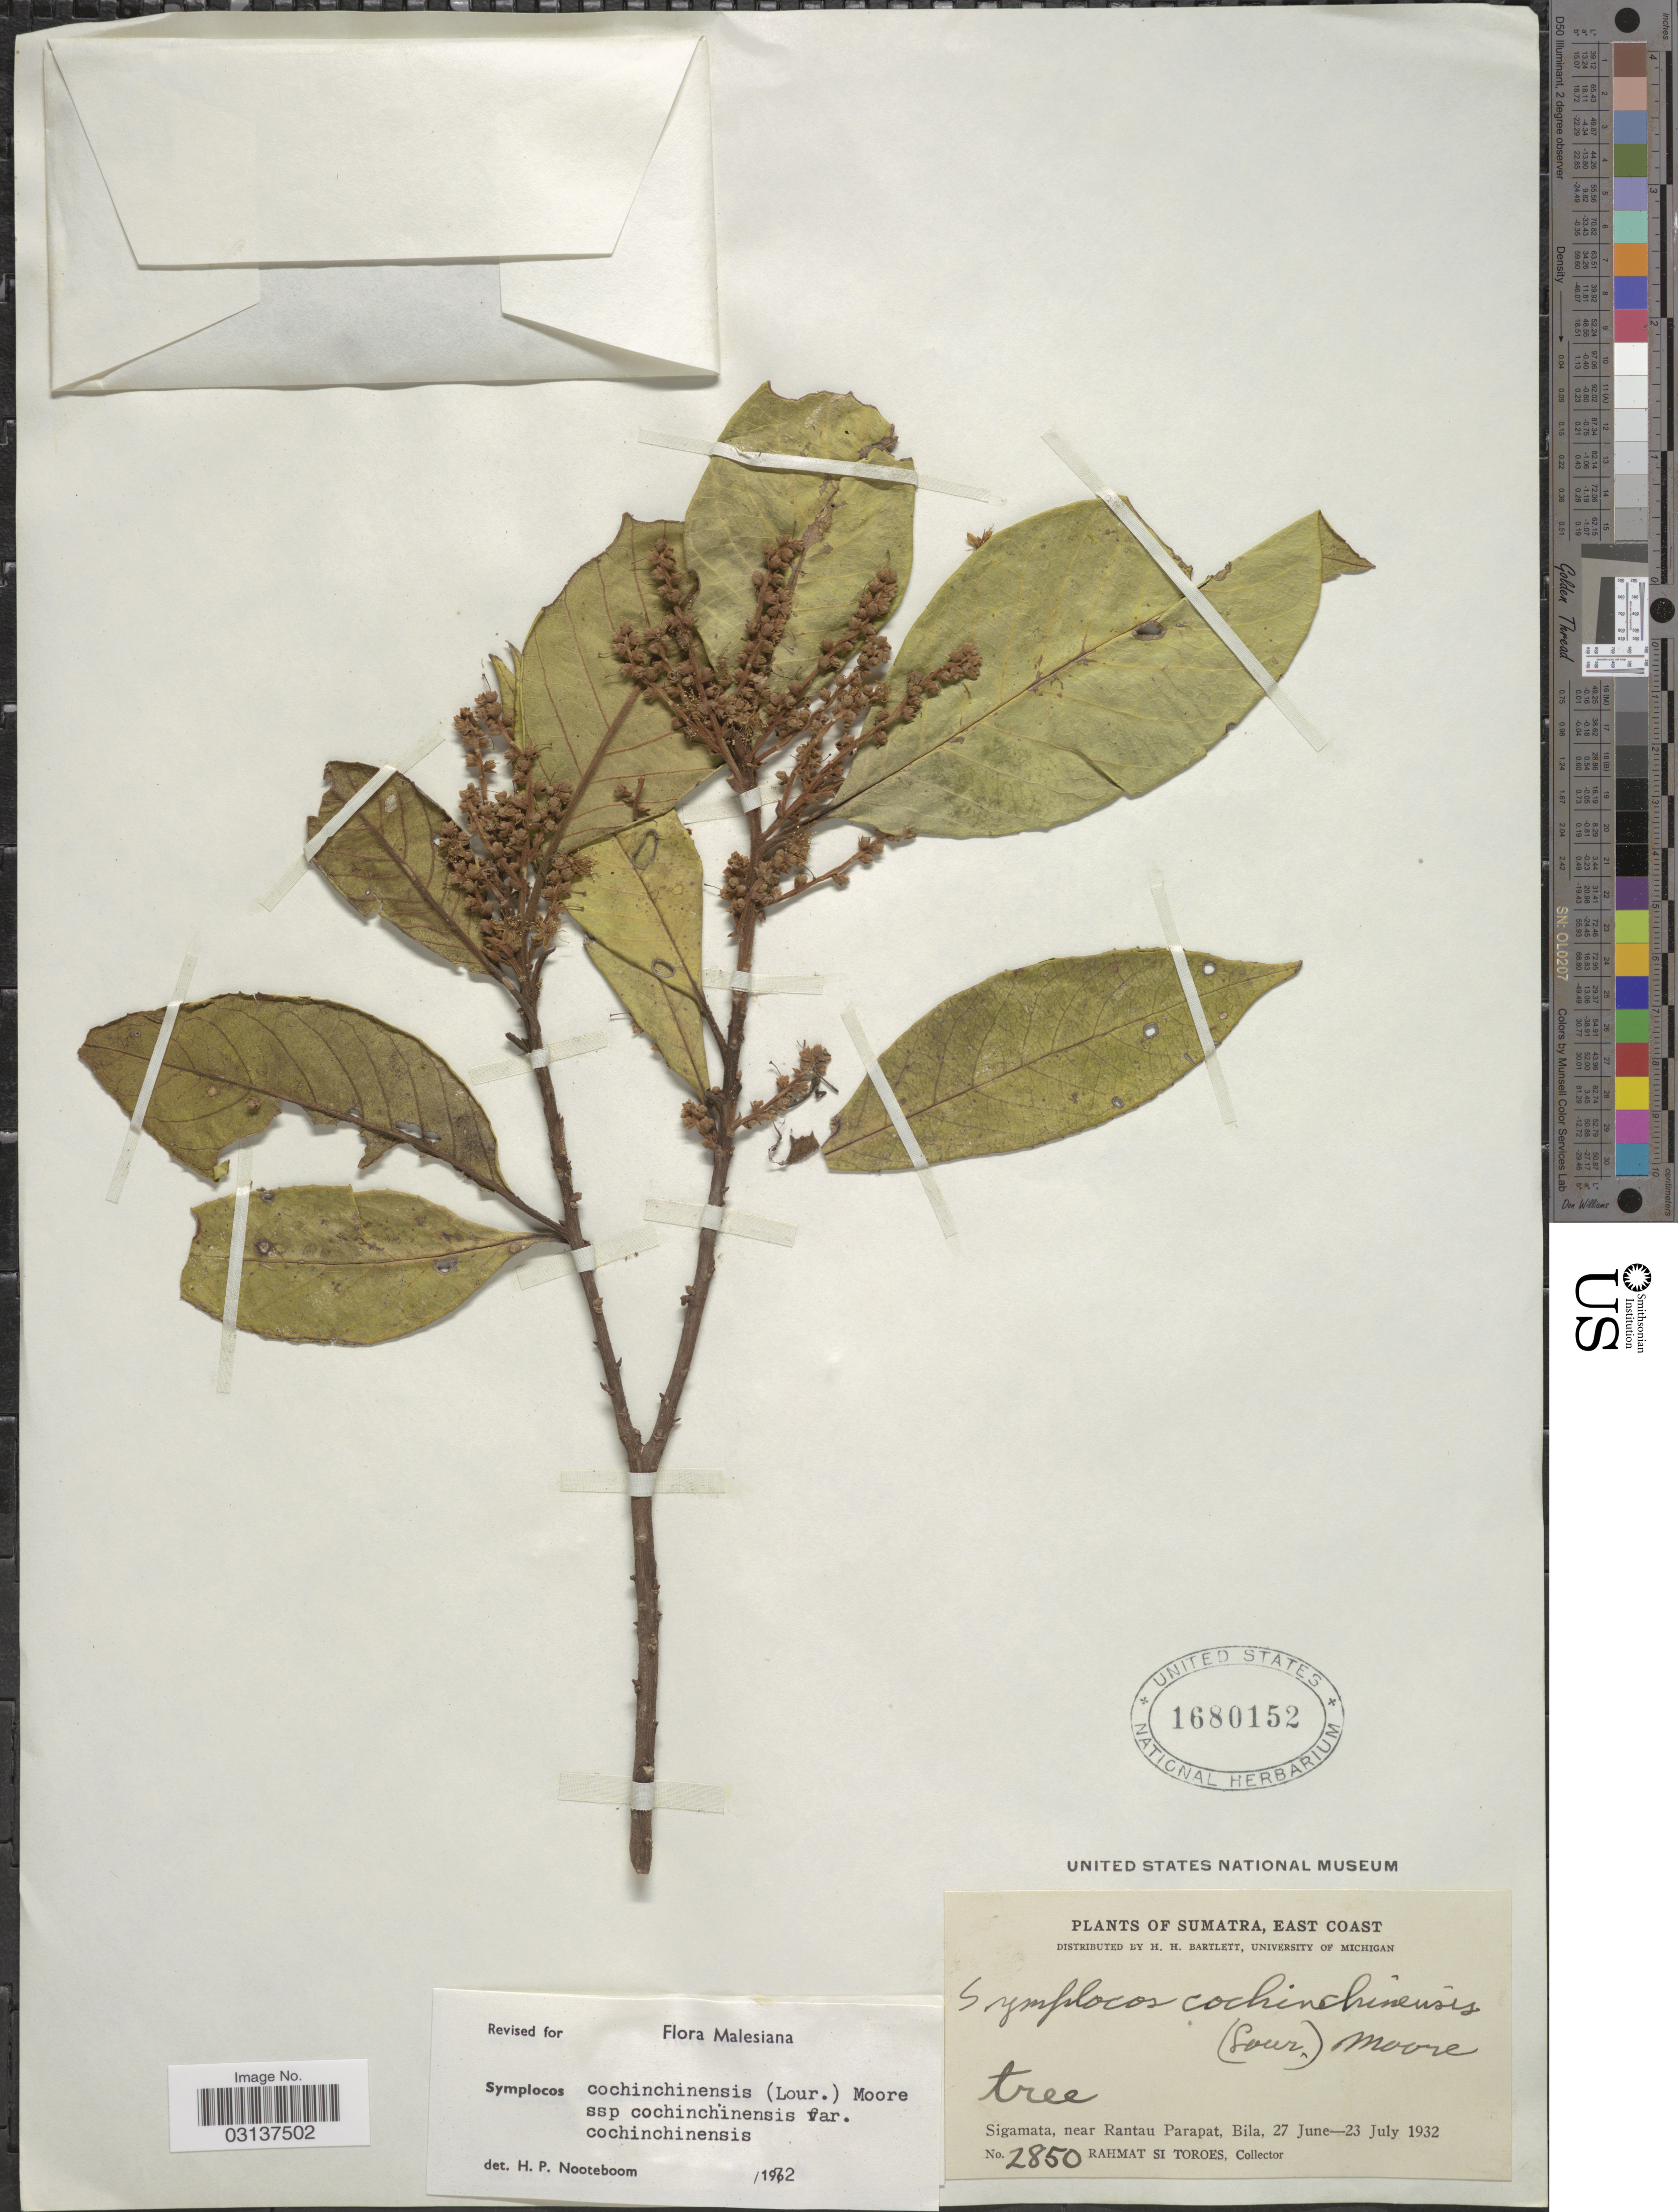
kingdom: Plantae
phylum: Tracheophyta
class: Magnoliopsida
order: Ericales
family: Symplocaceae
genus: Symplocos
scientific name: Symplocos cochinchinensis subsp. cochinchinensis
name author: (Lour.) S. Moore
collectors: Rahmat Si Boeea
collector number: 2850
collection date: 1932-06-27/1932-07-23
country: Indonesia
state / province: Sumatra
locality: East Coast, Sigmata, near Rantau Parapat, Bila.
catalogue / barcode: US 1680152